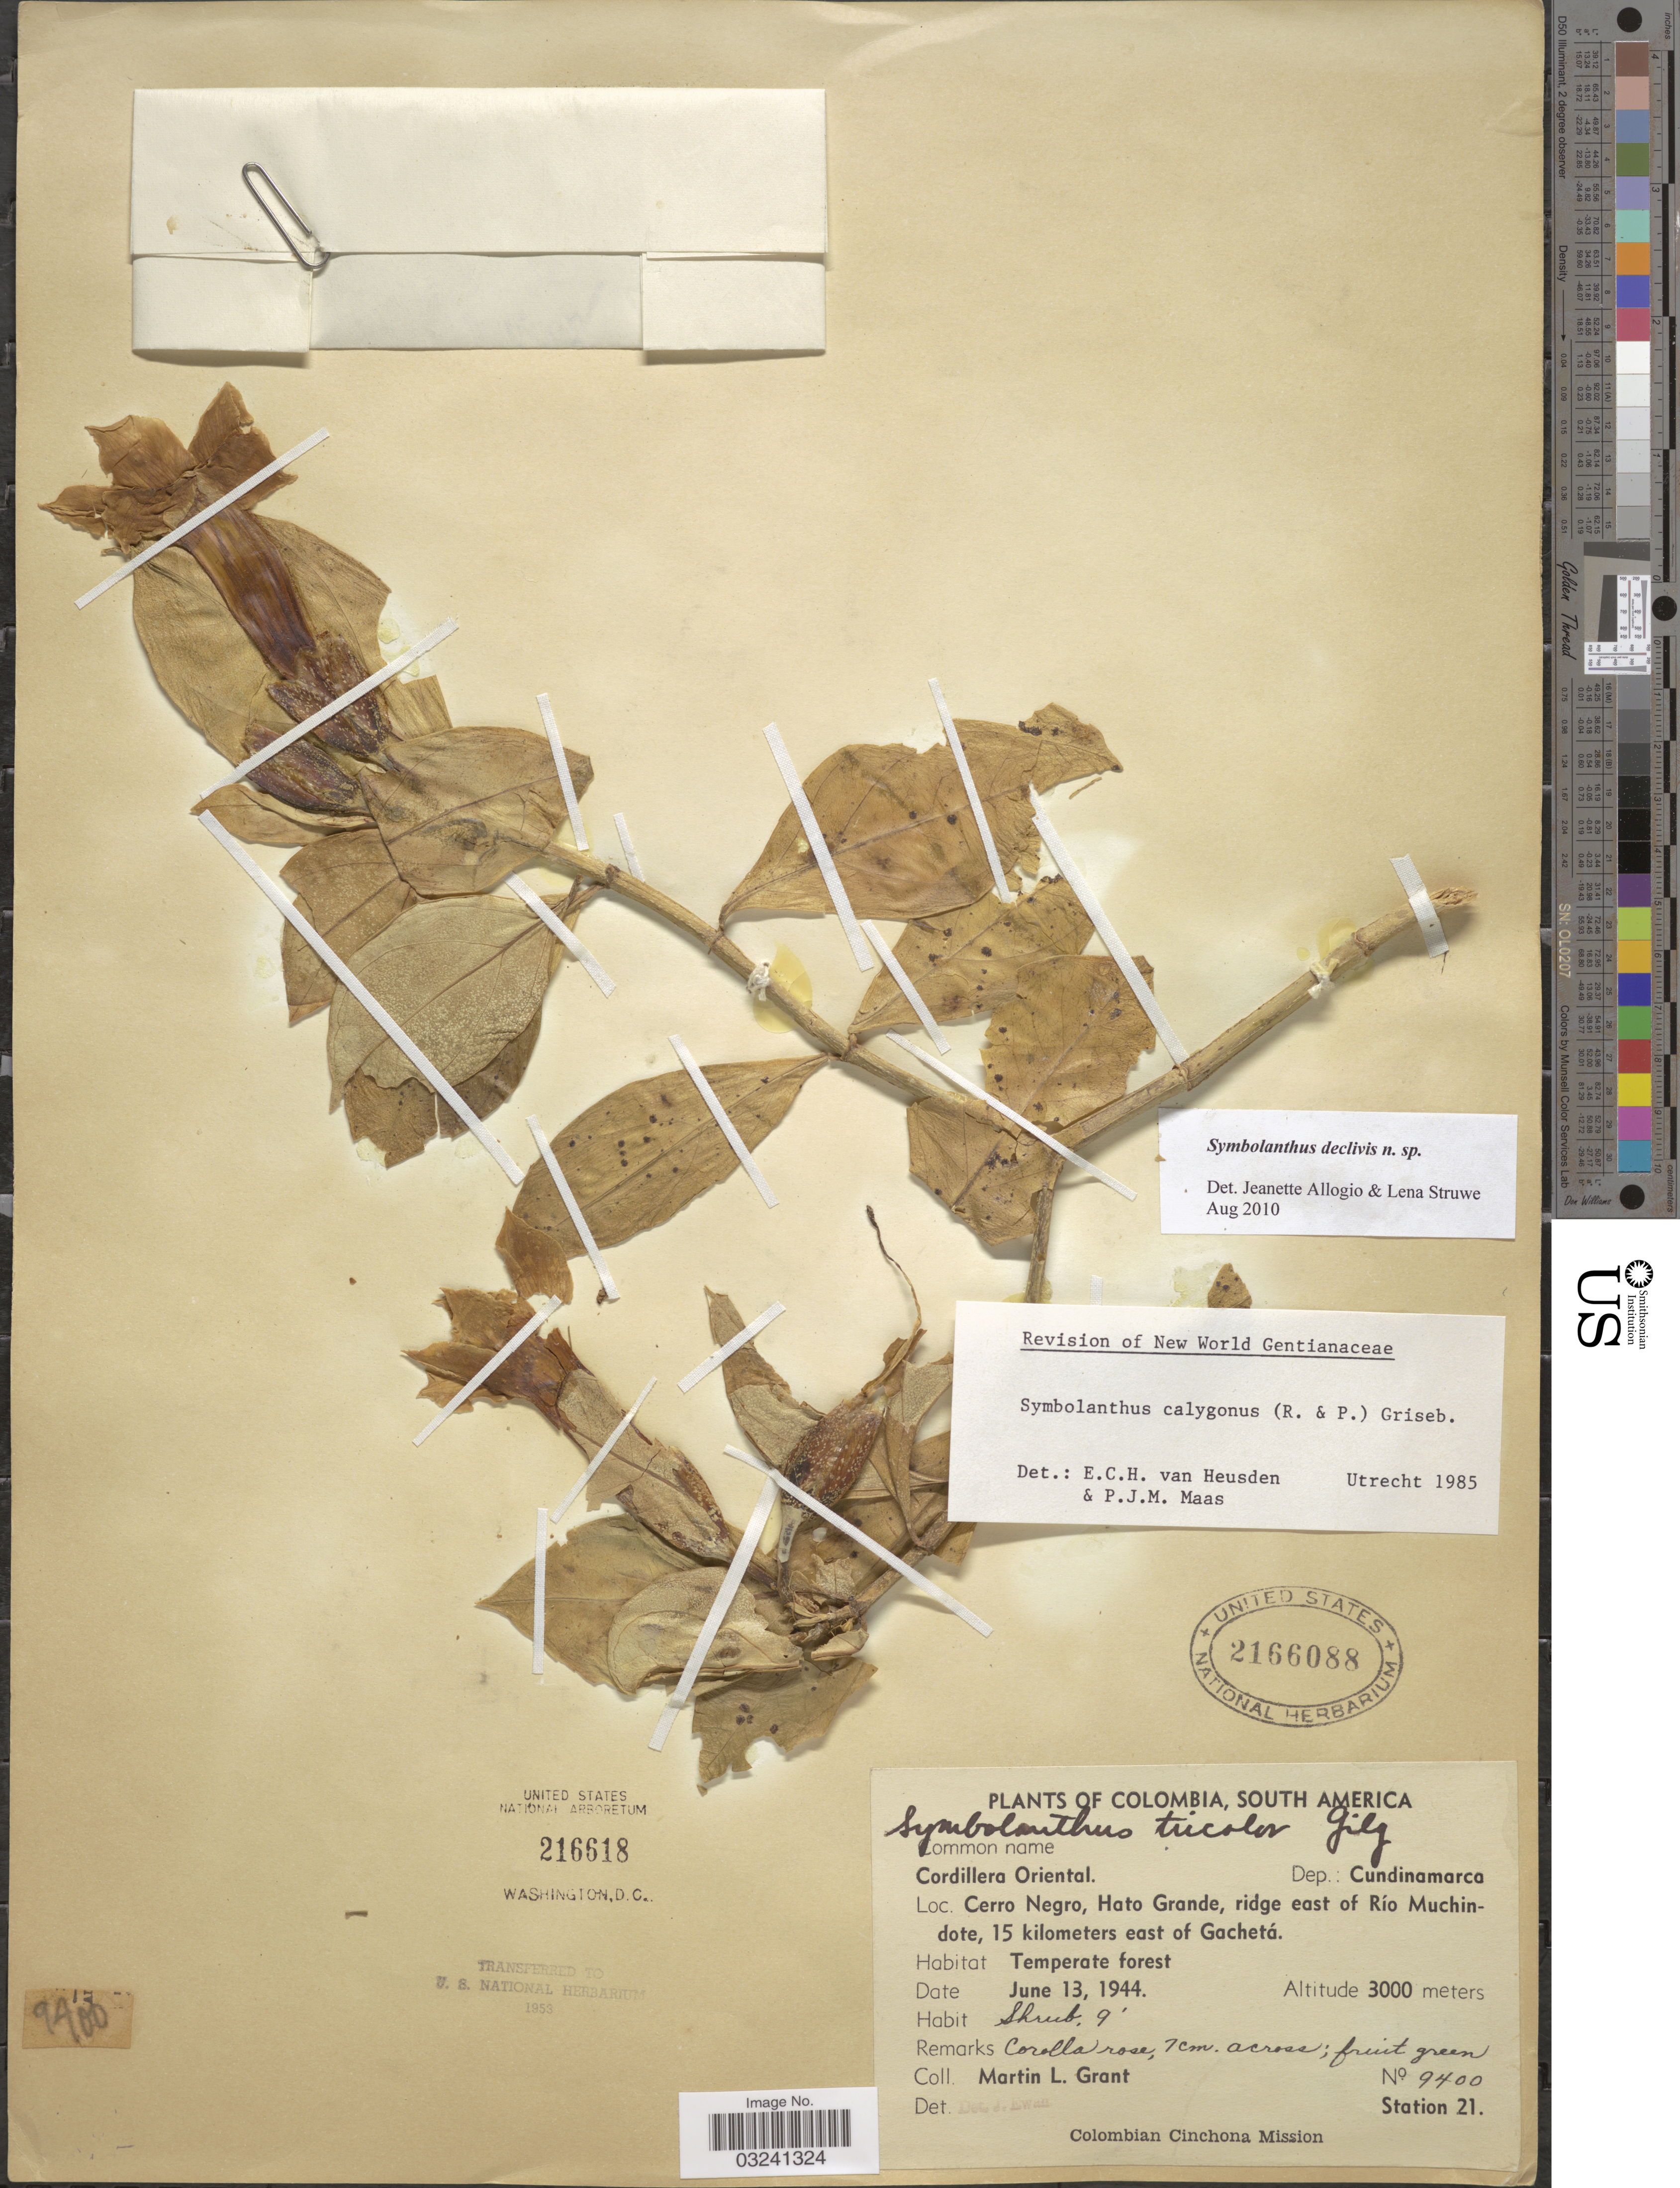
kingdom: Plantae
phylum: Tracheophyta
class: Magnoliopsida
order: Gentianales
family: Gentianaceae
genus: Symbolanthus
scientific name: Symbolanthus declivis sp. nov. ined.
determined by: Allogio, J.; Struwe, L.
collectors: M. L. Grant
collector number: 9400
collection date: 1944-06-13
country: Colombia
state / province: Cundinamarca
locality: Cordillera Oriental, Dep.: Cundinamarca. Cerro Negro, Hato Grande, ridge east of Río Muchindote, 15 kilometers east of Gachetá.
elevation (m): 3000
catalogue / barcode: US 2166088